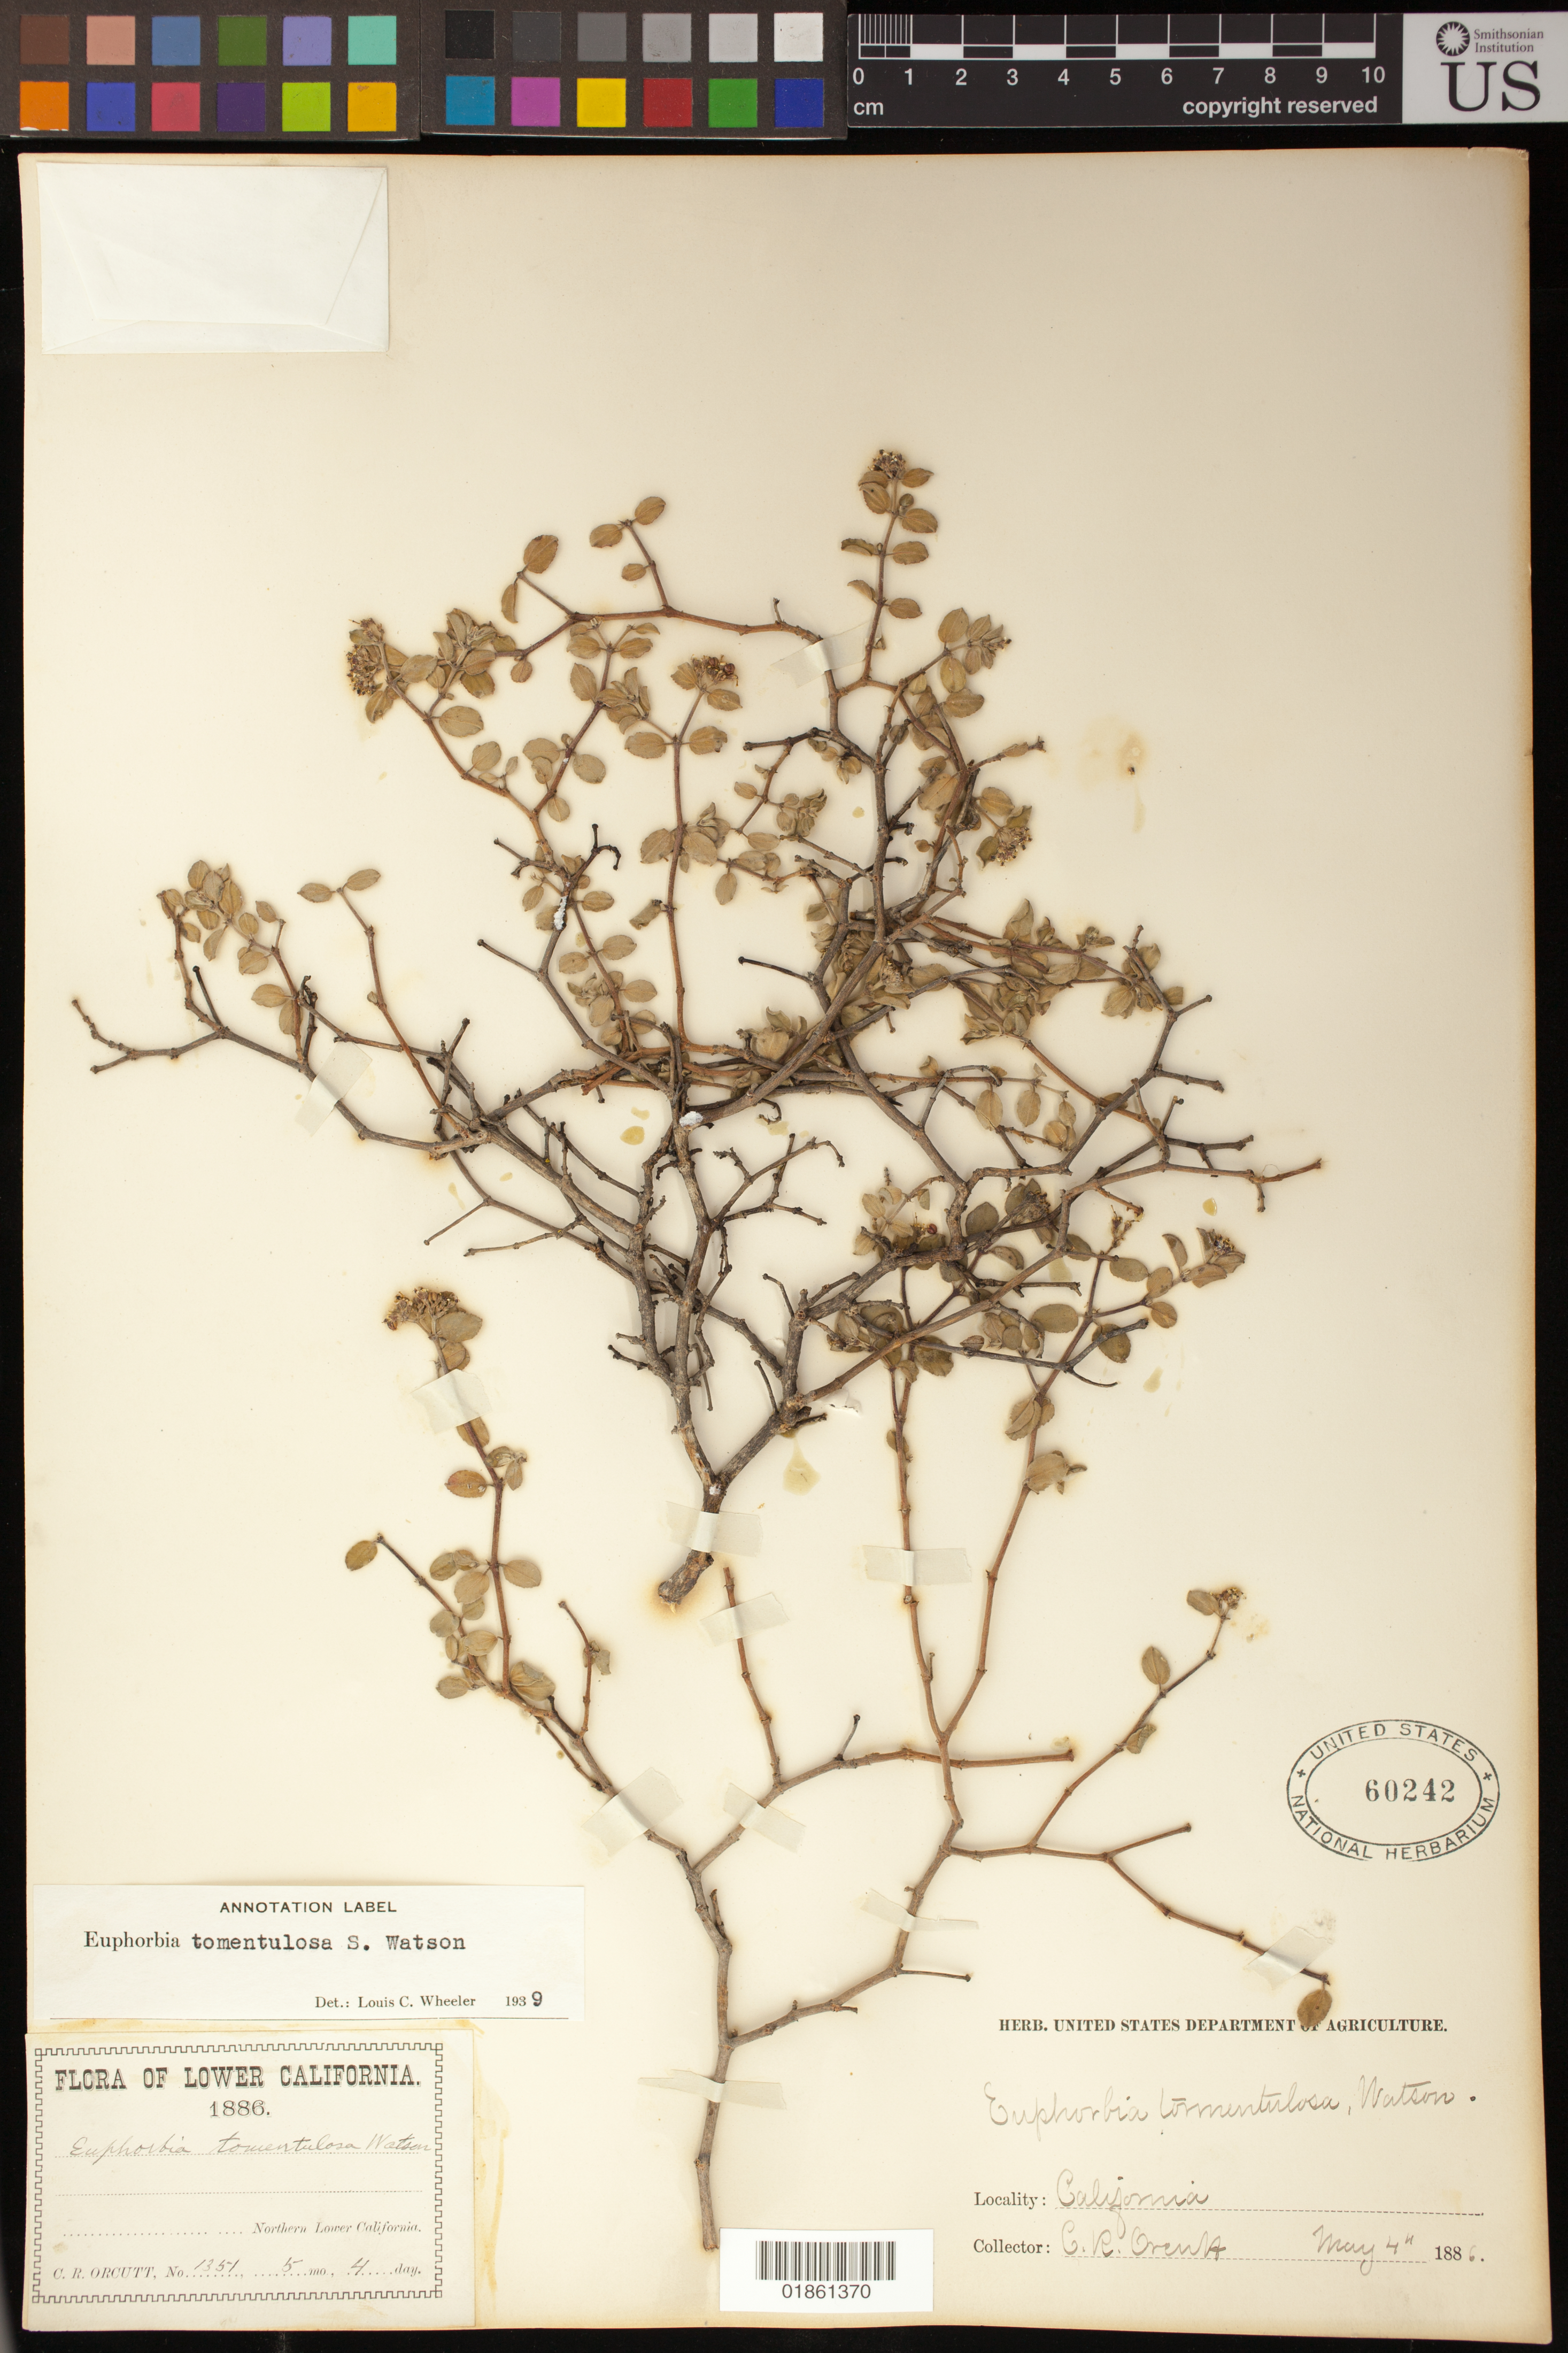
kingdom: Plantae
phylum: Tracheophyta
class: Magnoliopsida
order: Malpighiales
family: Euphorbiaceae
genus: Euphorbia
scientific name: Euphorbia tomentulosa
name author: S. Watson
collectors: C. R. Orcutt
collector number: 1351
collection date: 1886-05-04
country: Mexico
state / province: Baja California Norte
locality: Northern Lower California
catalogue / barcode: US 60242